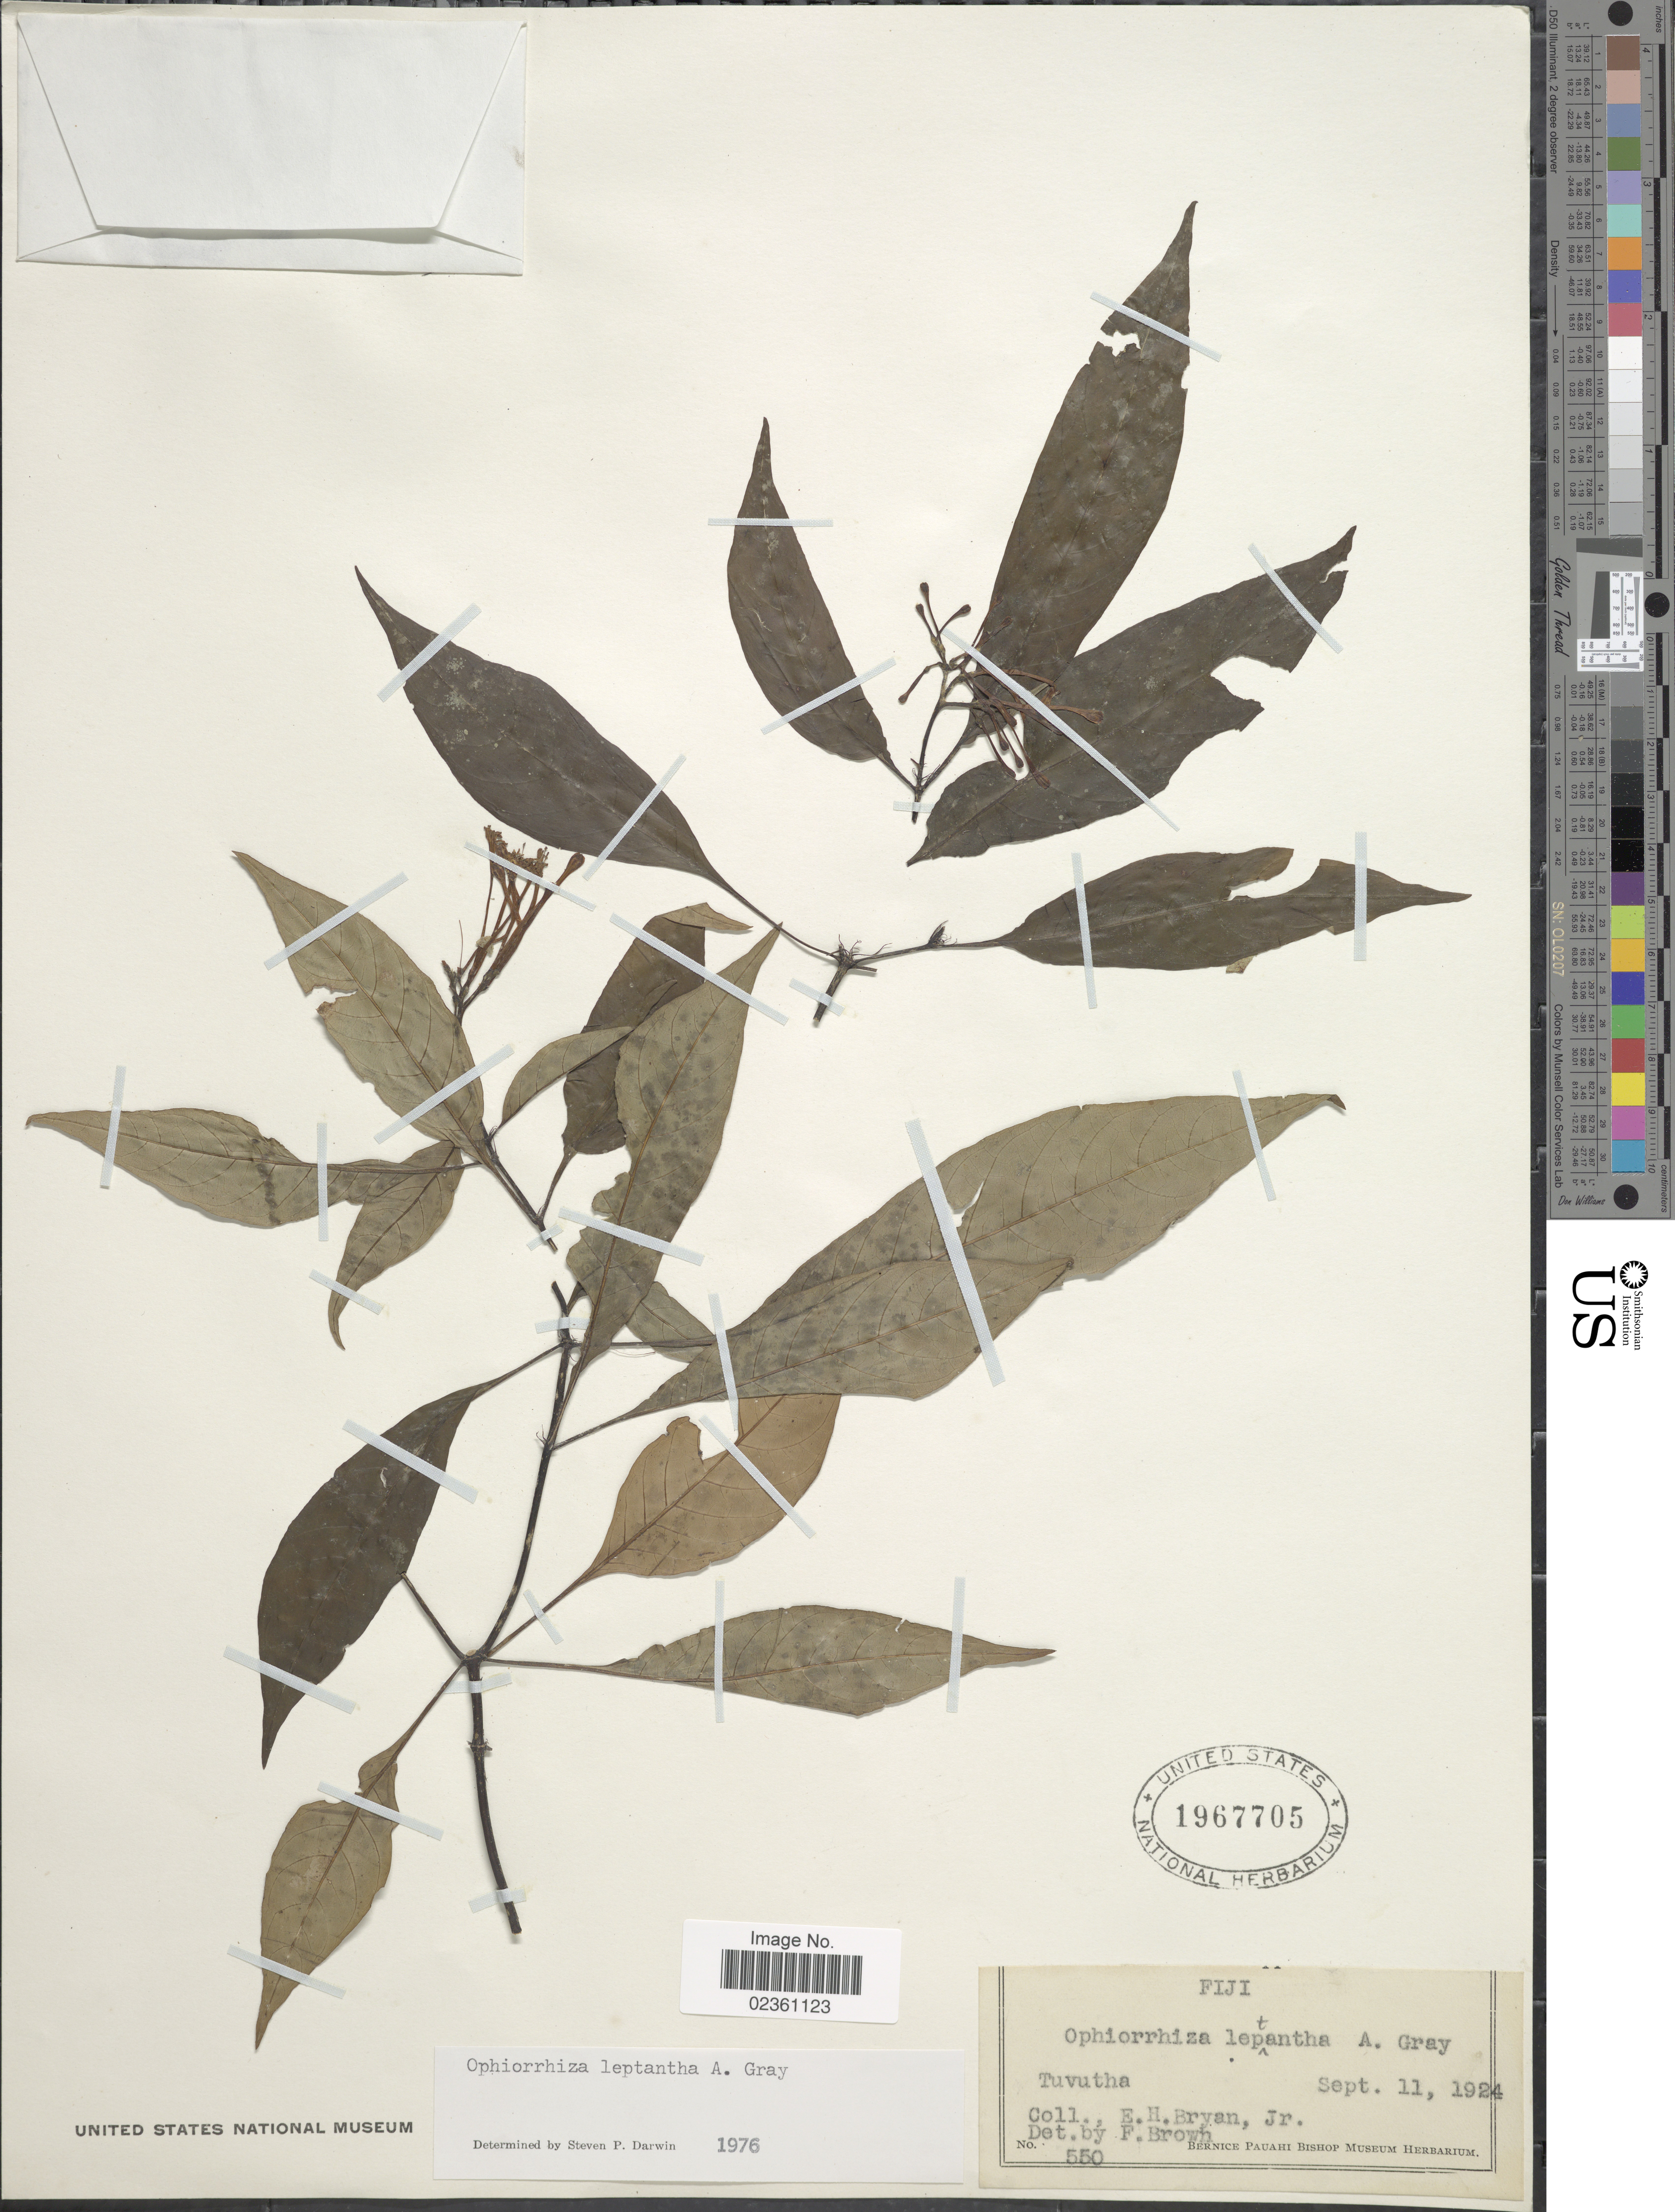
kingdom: Plantae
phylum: Tracheophyta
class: Magnoliopsida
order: Gentianales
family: Rubiaceae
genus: Ophiorrhiza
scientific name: Ophiorrhiza leptantha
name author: A. Gray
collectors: E. Bryan Jr.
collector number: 550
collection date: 1924-09-11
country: Fiji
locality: Tuvutha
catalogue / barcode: US 1967705